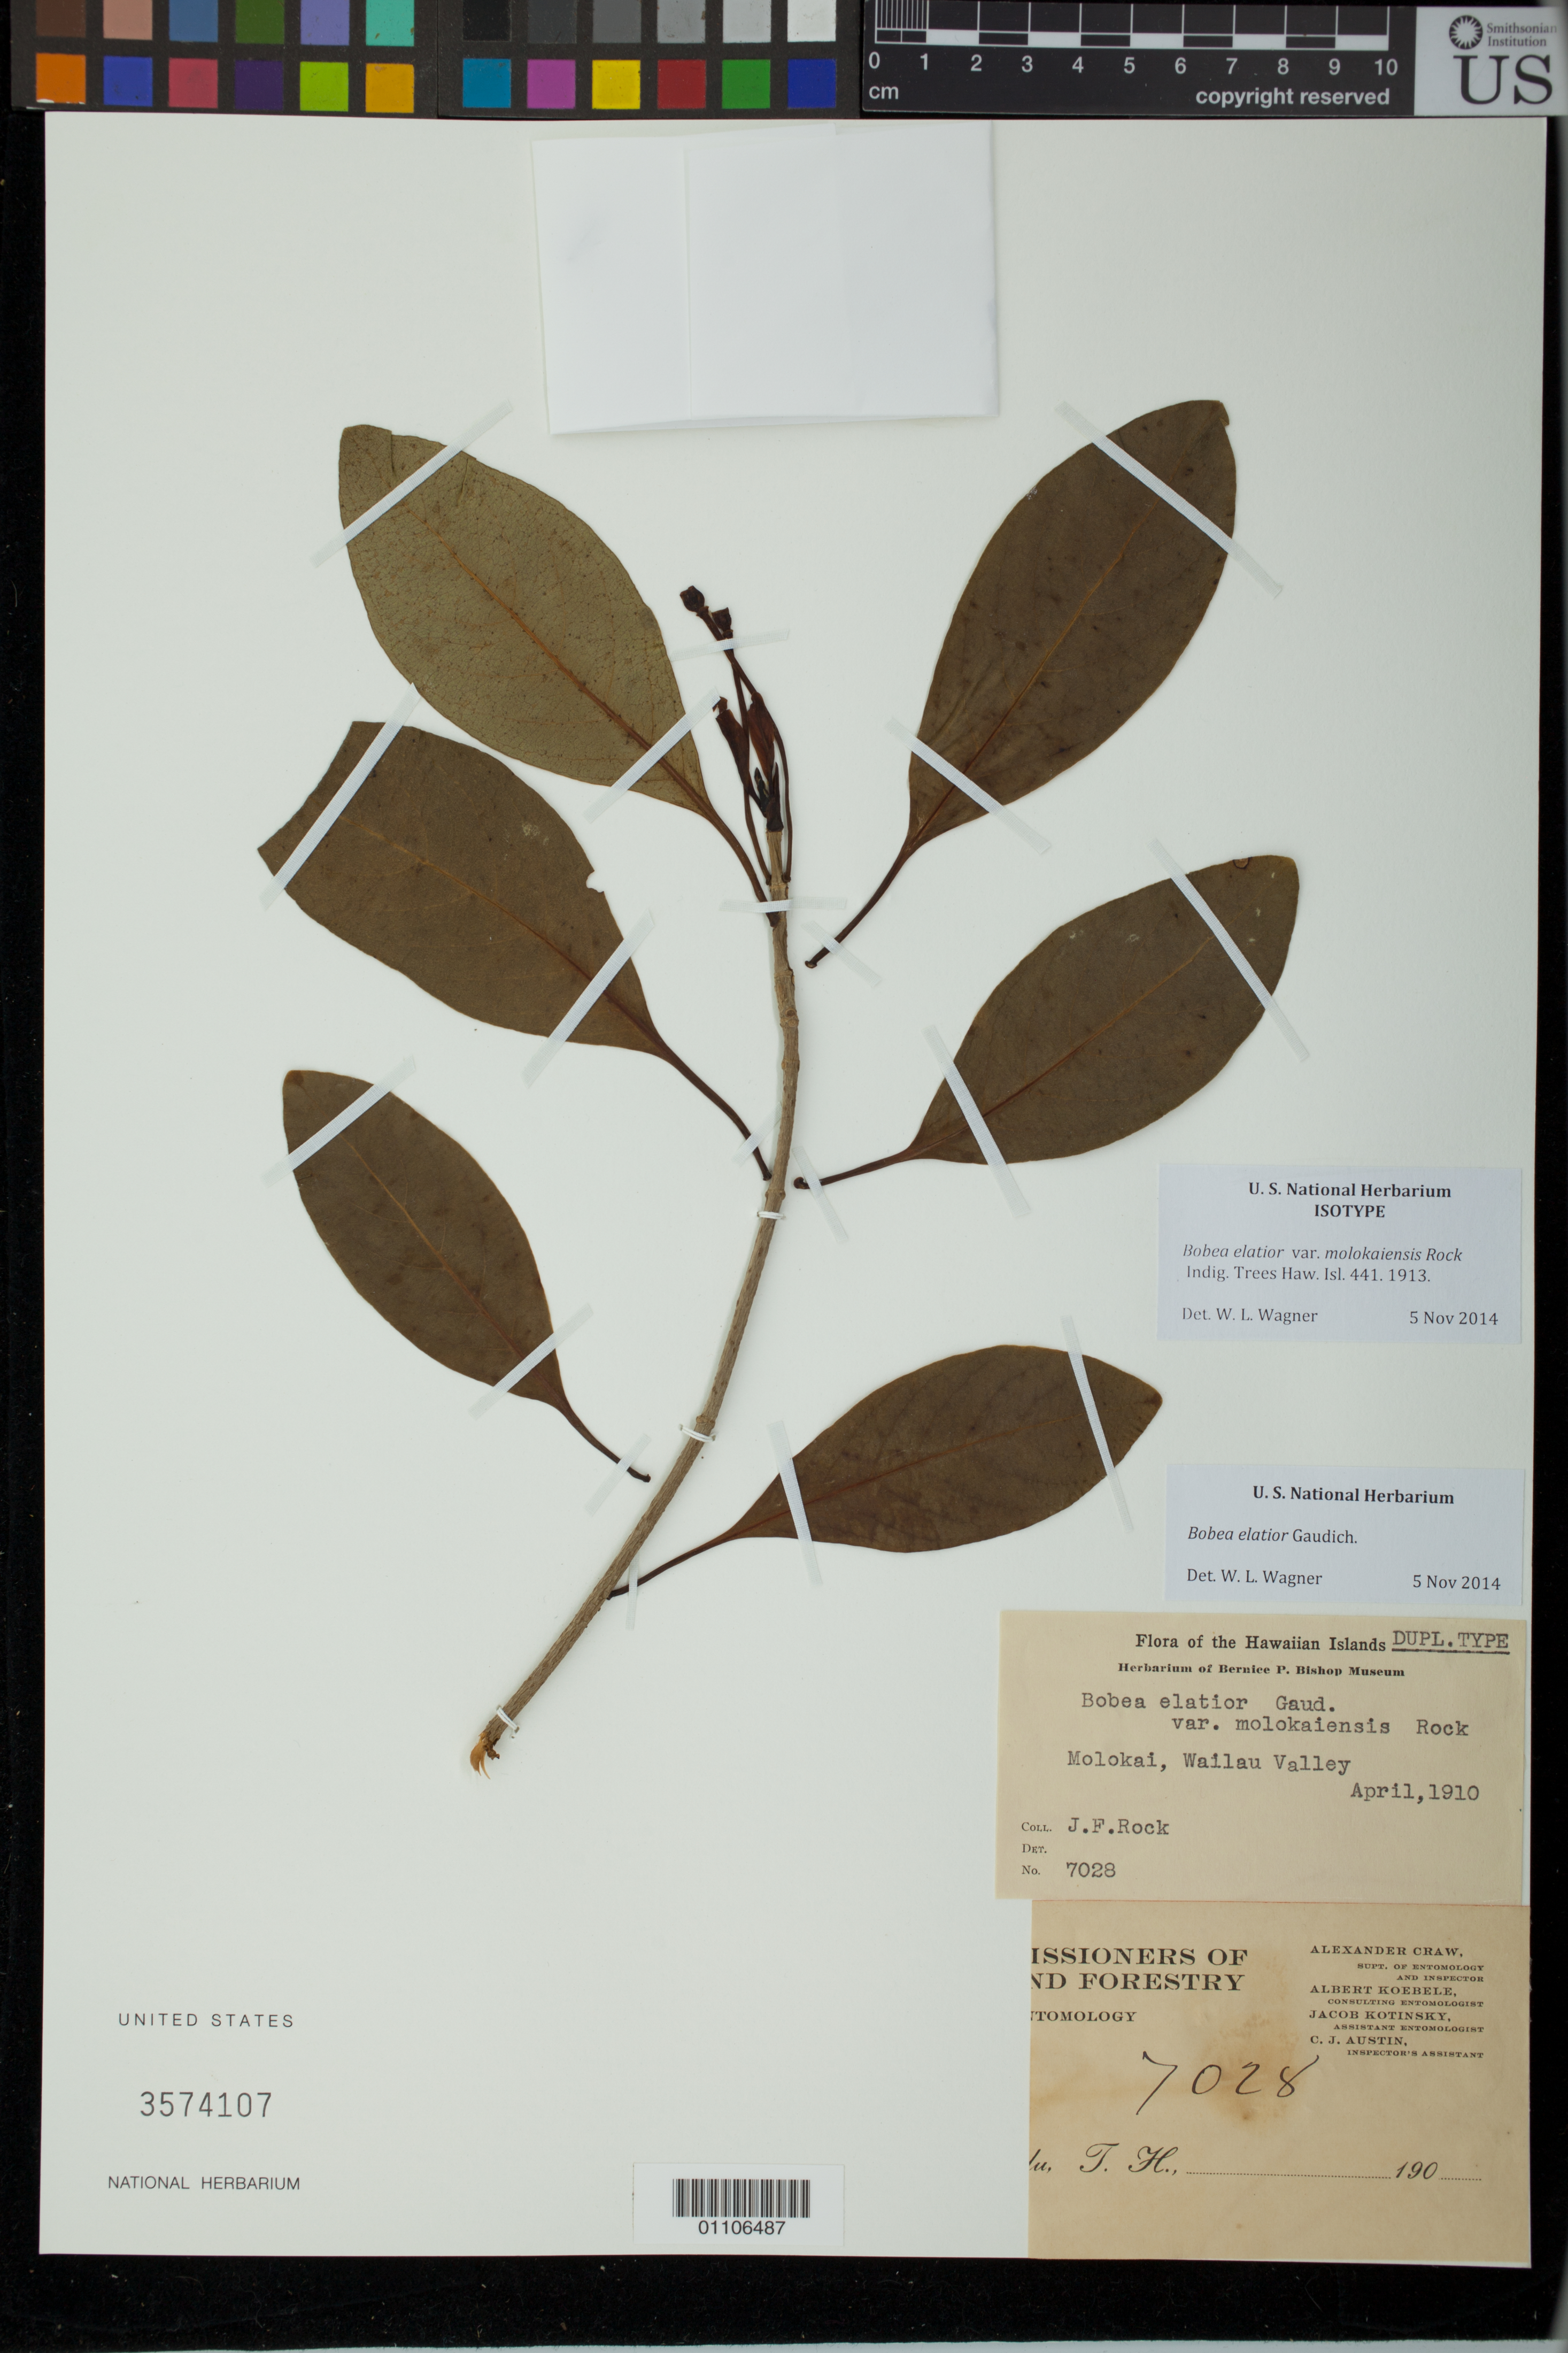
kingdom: Plantae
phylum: Tracheophyta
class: Magnoliopsida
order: Gentianales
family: Rubiaceae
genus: Bobea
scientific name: Bobea elatior var. molokaiensis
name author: Rock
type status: Isotype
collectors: J. F. Rock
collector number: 7028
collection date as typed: Apr 1910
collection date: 1910-04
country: United States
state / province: Hawaii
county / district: Maui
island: Moloka'i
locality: Molokai, Wailau Valley.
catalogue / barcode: US 3574107